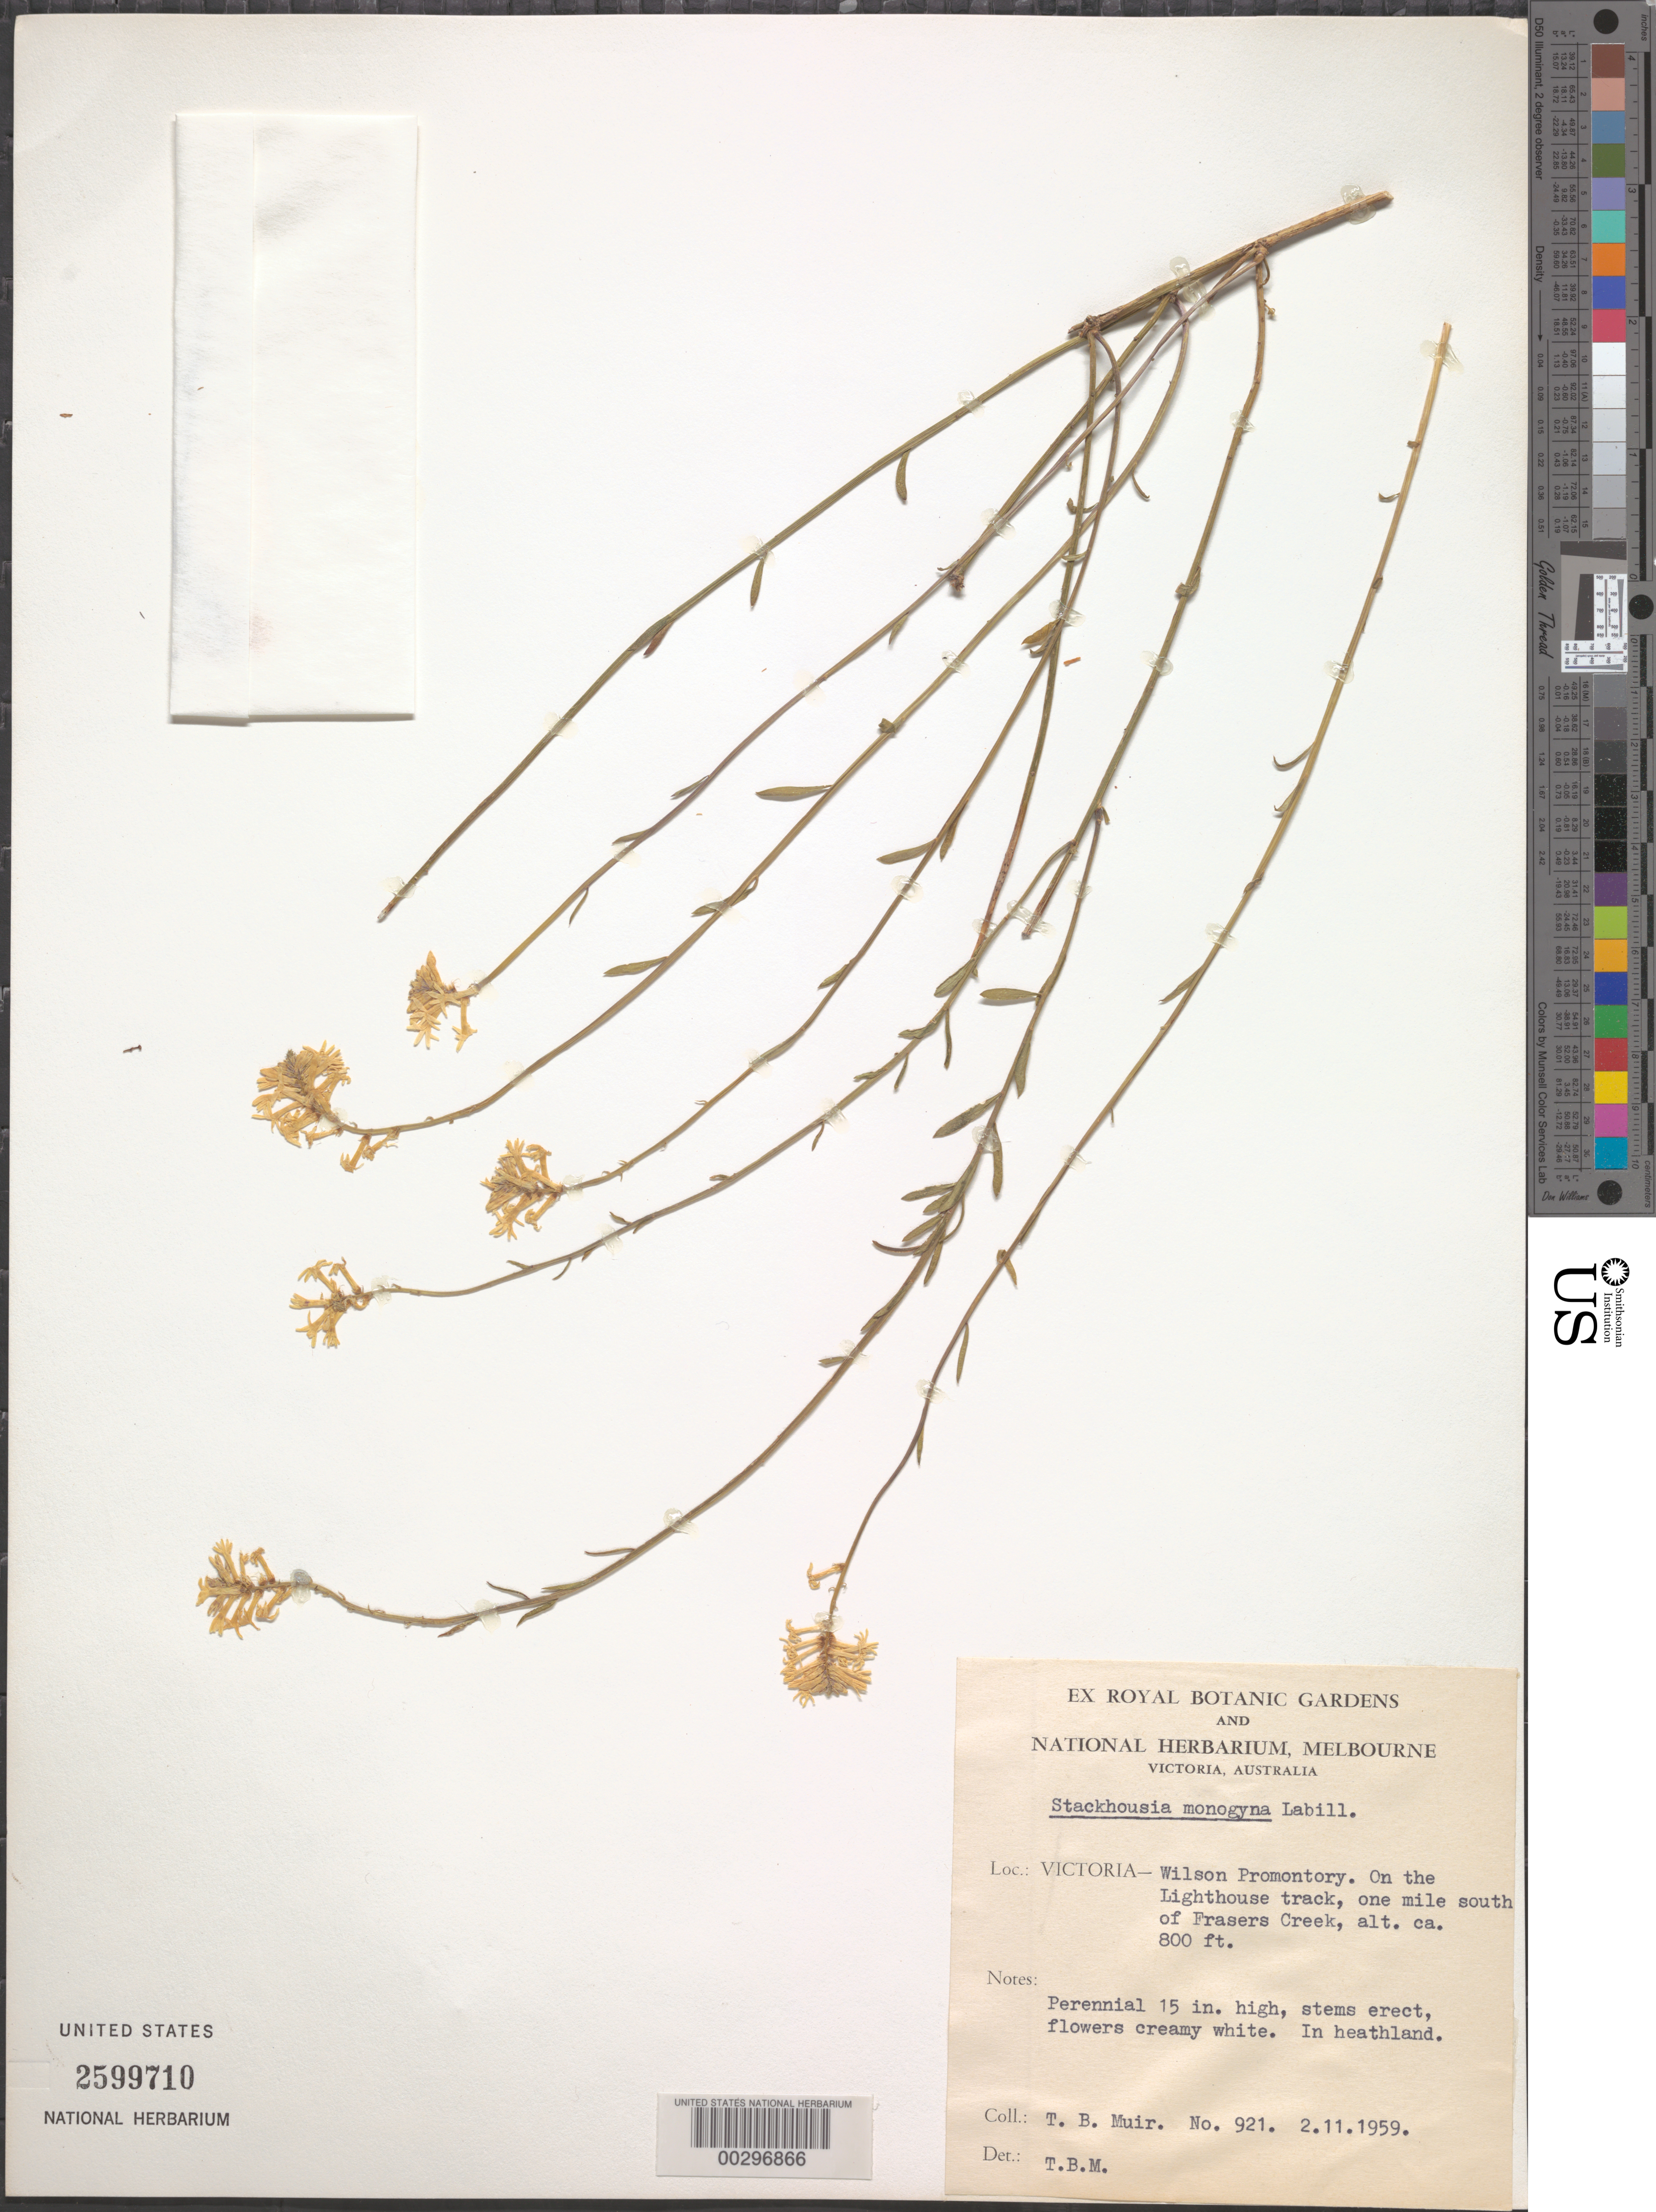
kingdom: Plantae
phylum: Tracheophyta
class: Magnoliopsida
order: Celastrales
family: Celastraceae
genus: Stackhousia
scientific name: Stackhousia monogyna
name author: Labill.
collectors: T. Muir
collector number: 921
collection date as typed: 02 Nov 1959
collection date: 1959-11-02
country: Australia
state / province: Victoria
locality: Wilson promintory, s of frasers creek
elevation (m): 244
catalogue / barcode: US 2599710